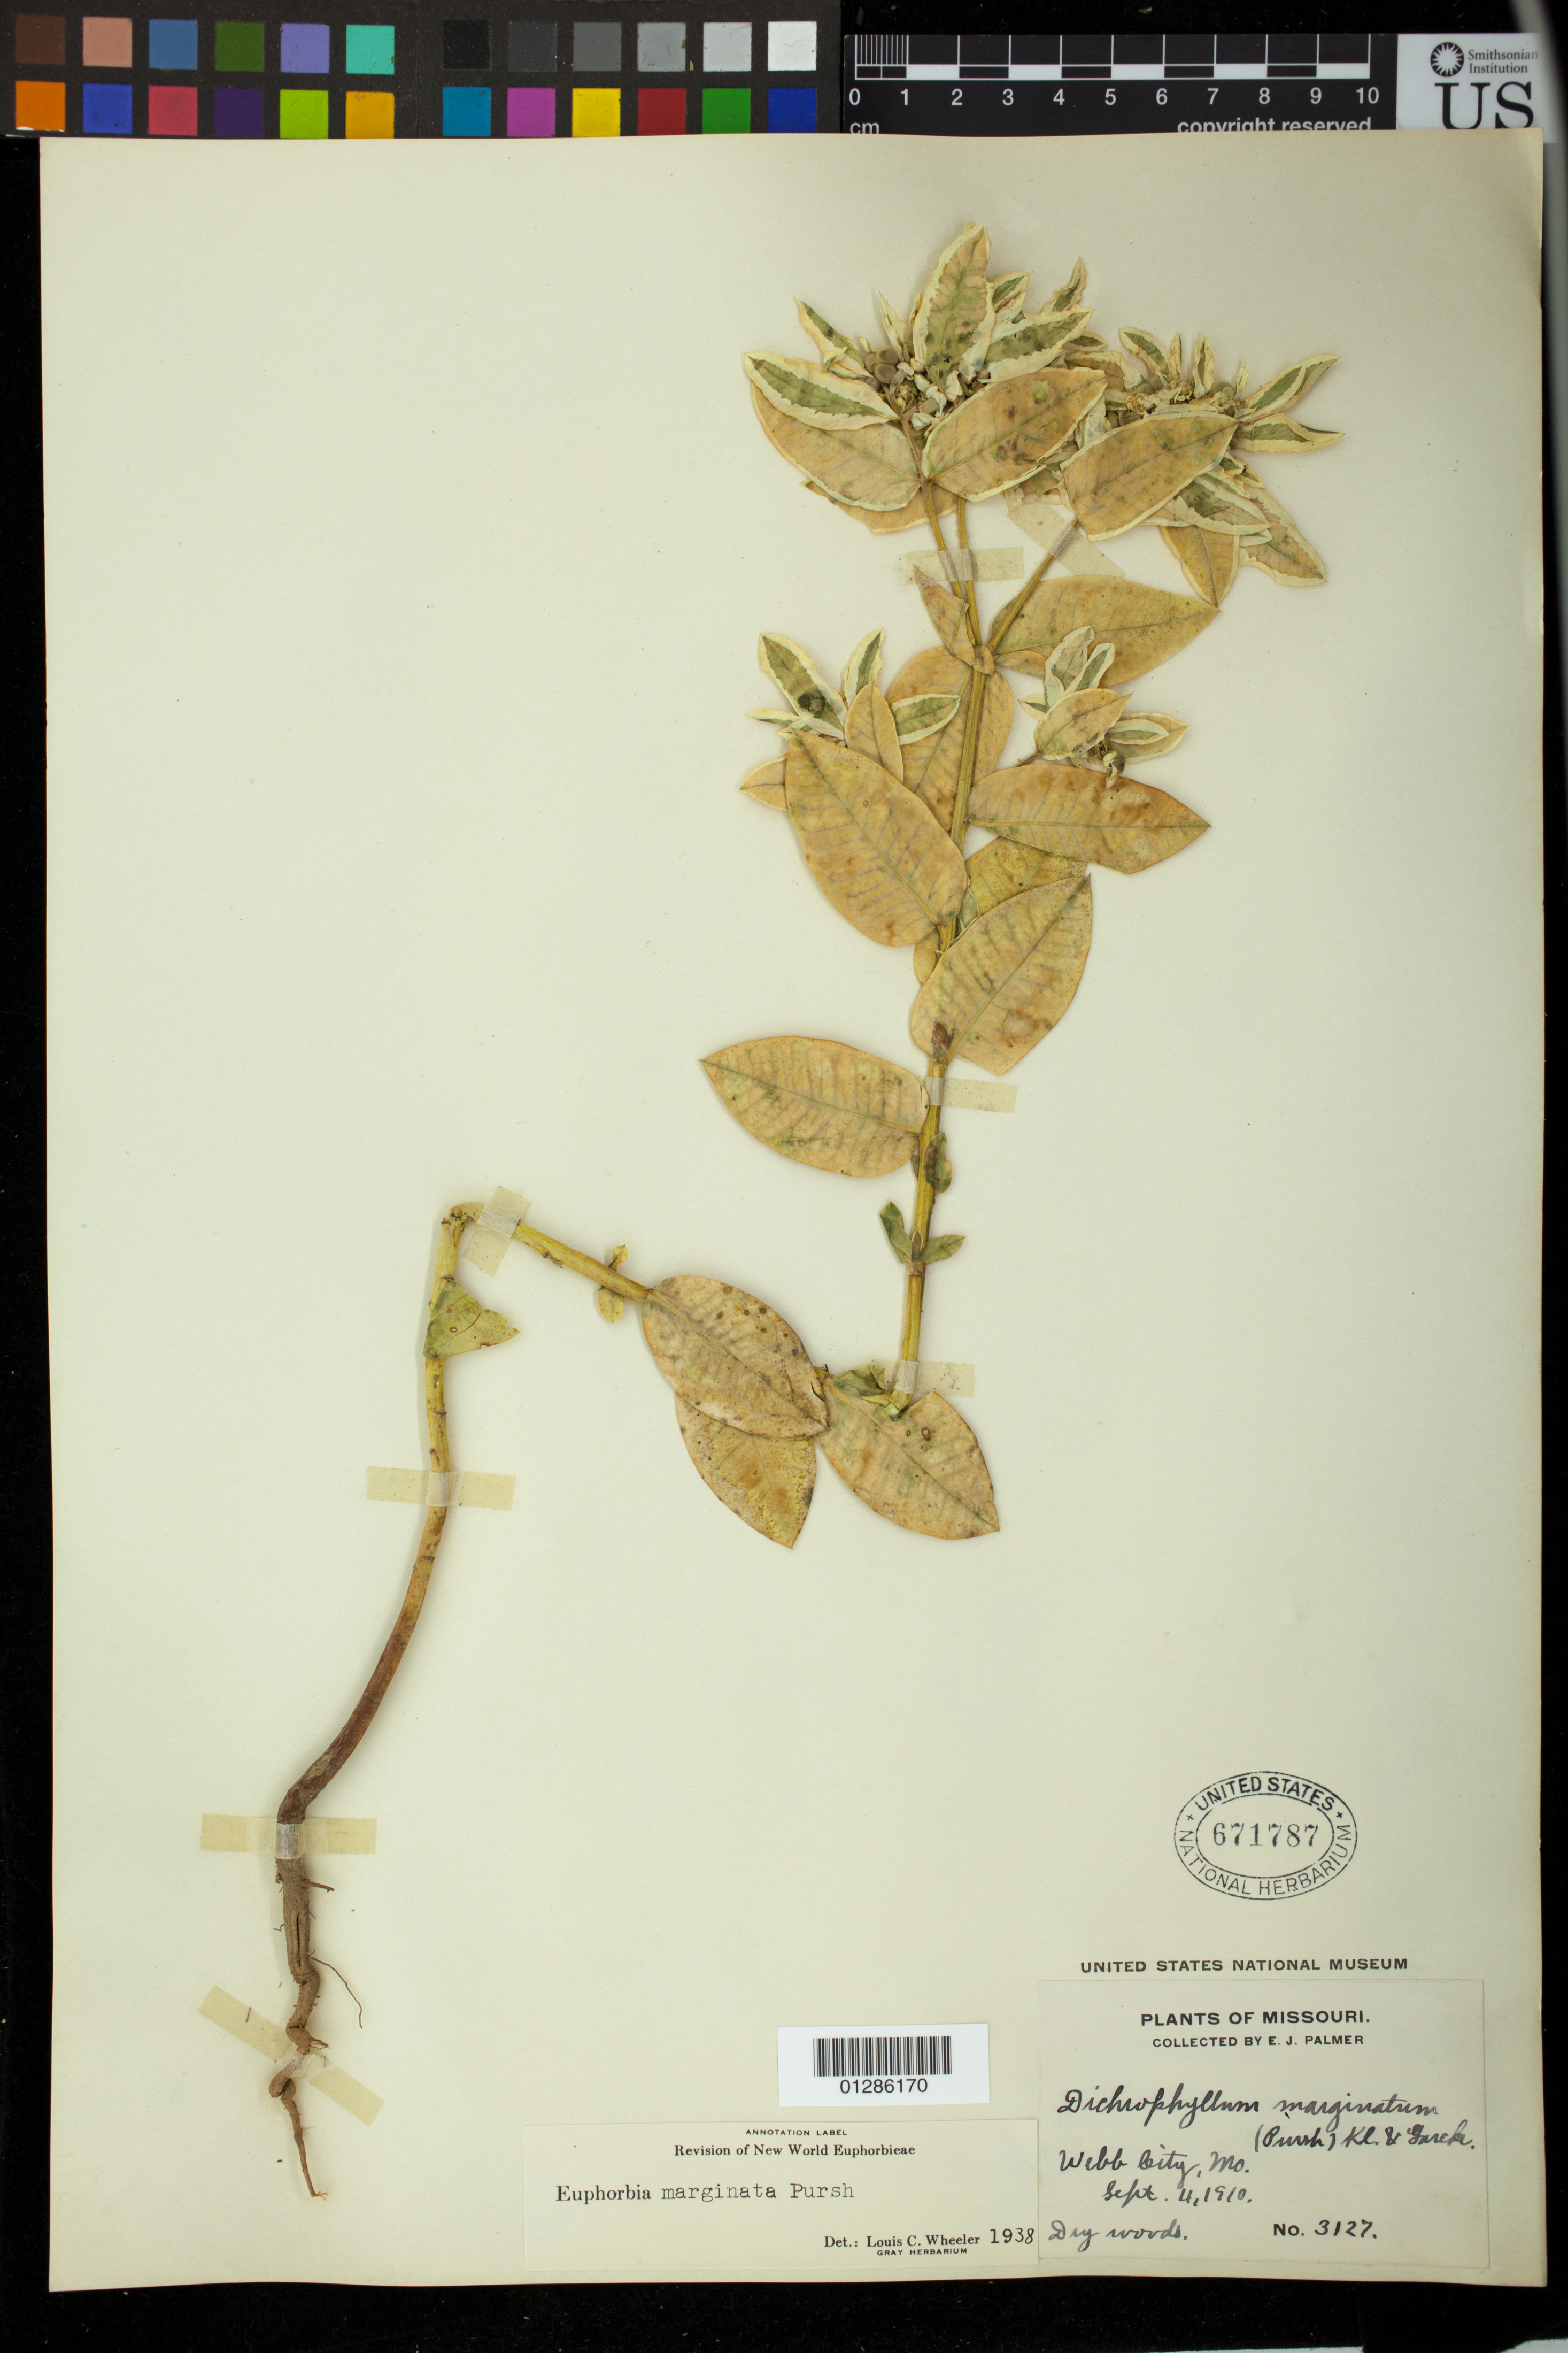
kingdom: Plantae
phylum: Tracheophyta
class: Magnoliopsida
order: Malpighiales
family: Euphorbiaceae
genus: Euphorbia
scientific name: Euphorbia marginata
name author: Pursh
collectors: E. J. Palmer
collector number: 3127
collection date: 1910-09-04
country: United States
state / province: Missouri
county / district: Jasper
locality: Webb City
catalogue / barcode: US 671787